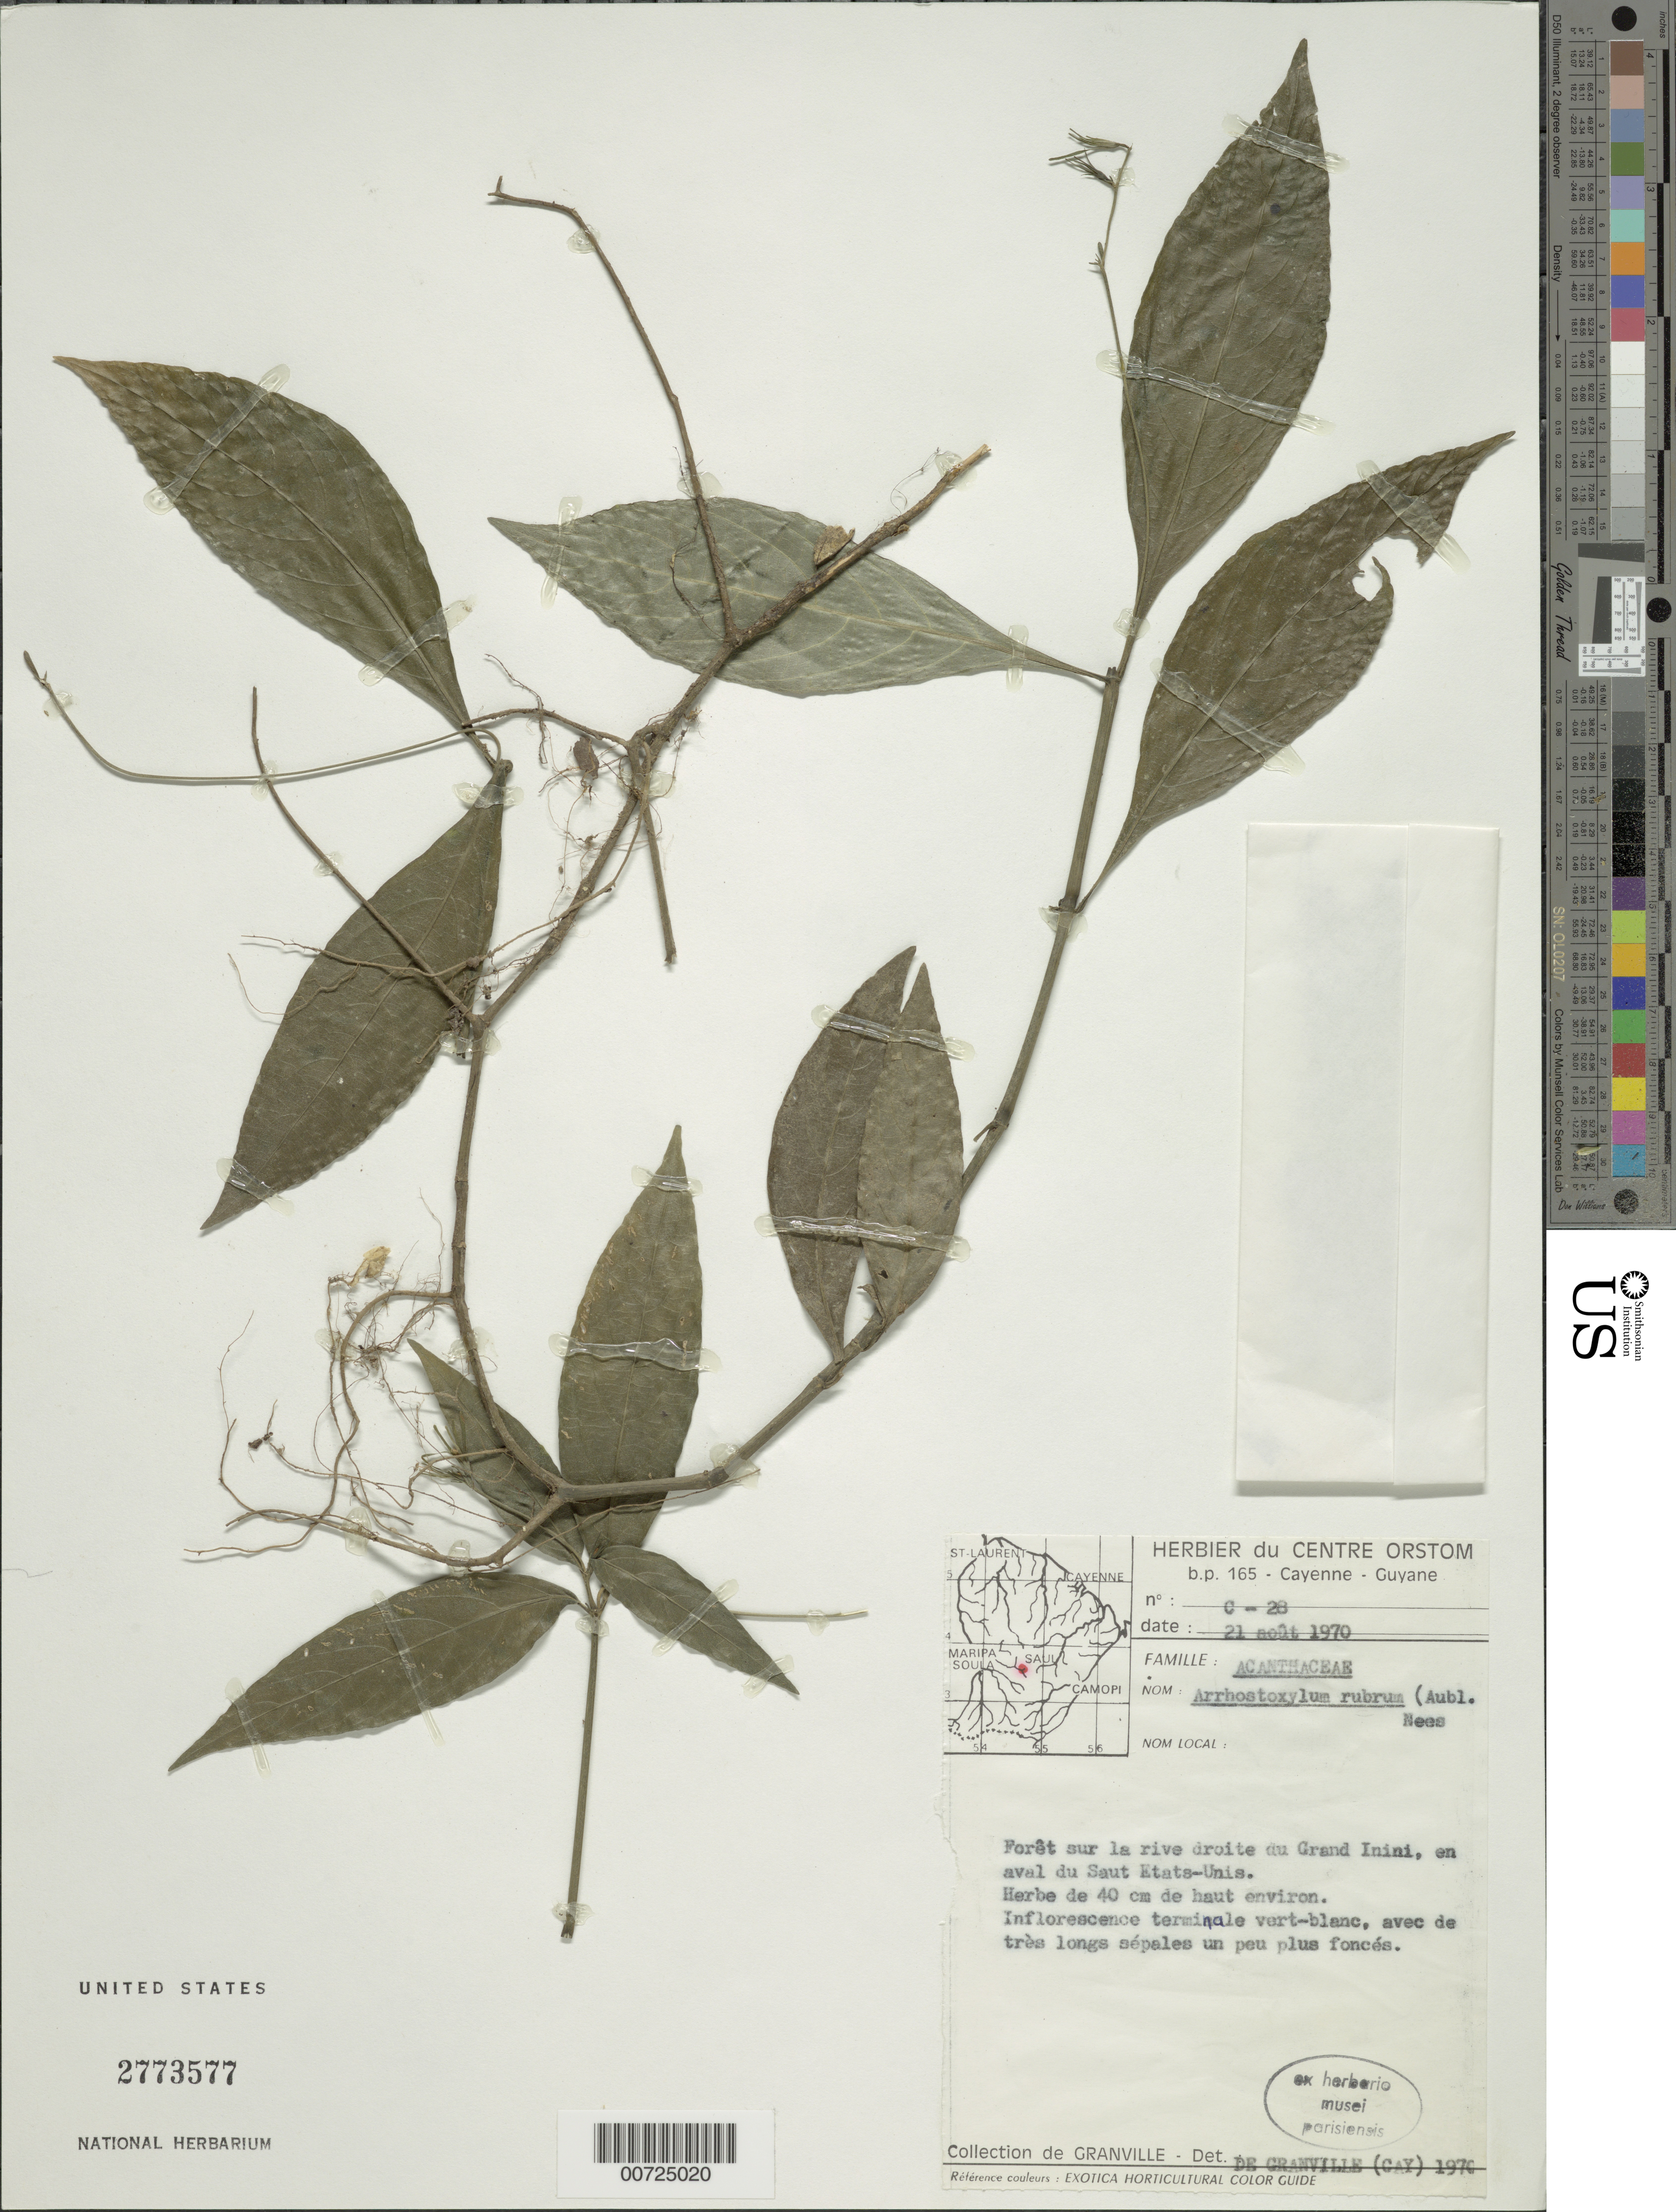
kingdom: Plantae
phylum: Tracheophyta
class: Magnoliopsida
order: Lamiales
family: Acanthaceae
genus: Ruellia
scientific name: Ruellia rubra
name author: Aubl.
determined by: Granville, J. J. de, (CAY), Institut de Recherche pour le Developpement (IRD) (FRENCH GUIANA)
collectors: J.-J. de Granville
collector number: C 28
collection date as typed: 21-Aug-70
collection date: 1970-08-21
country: French Guiana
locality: Grand Inini, Saut Etats-Unis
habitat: forest on riverbank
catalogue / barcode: US 2773577